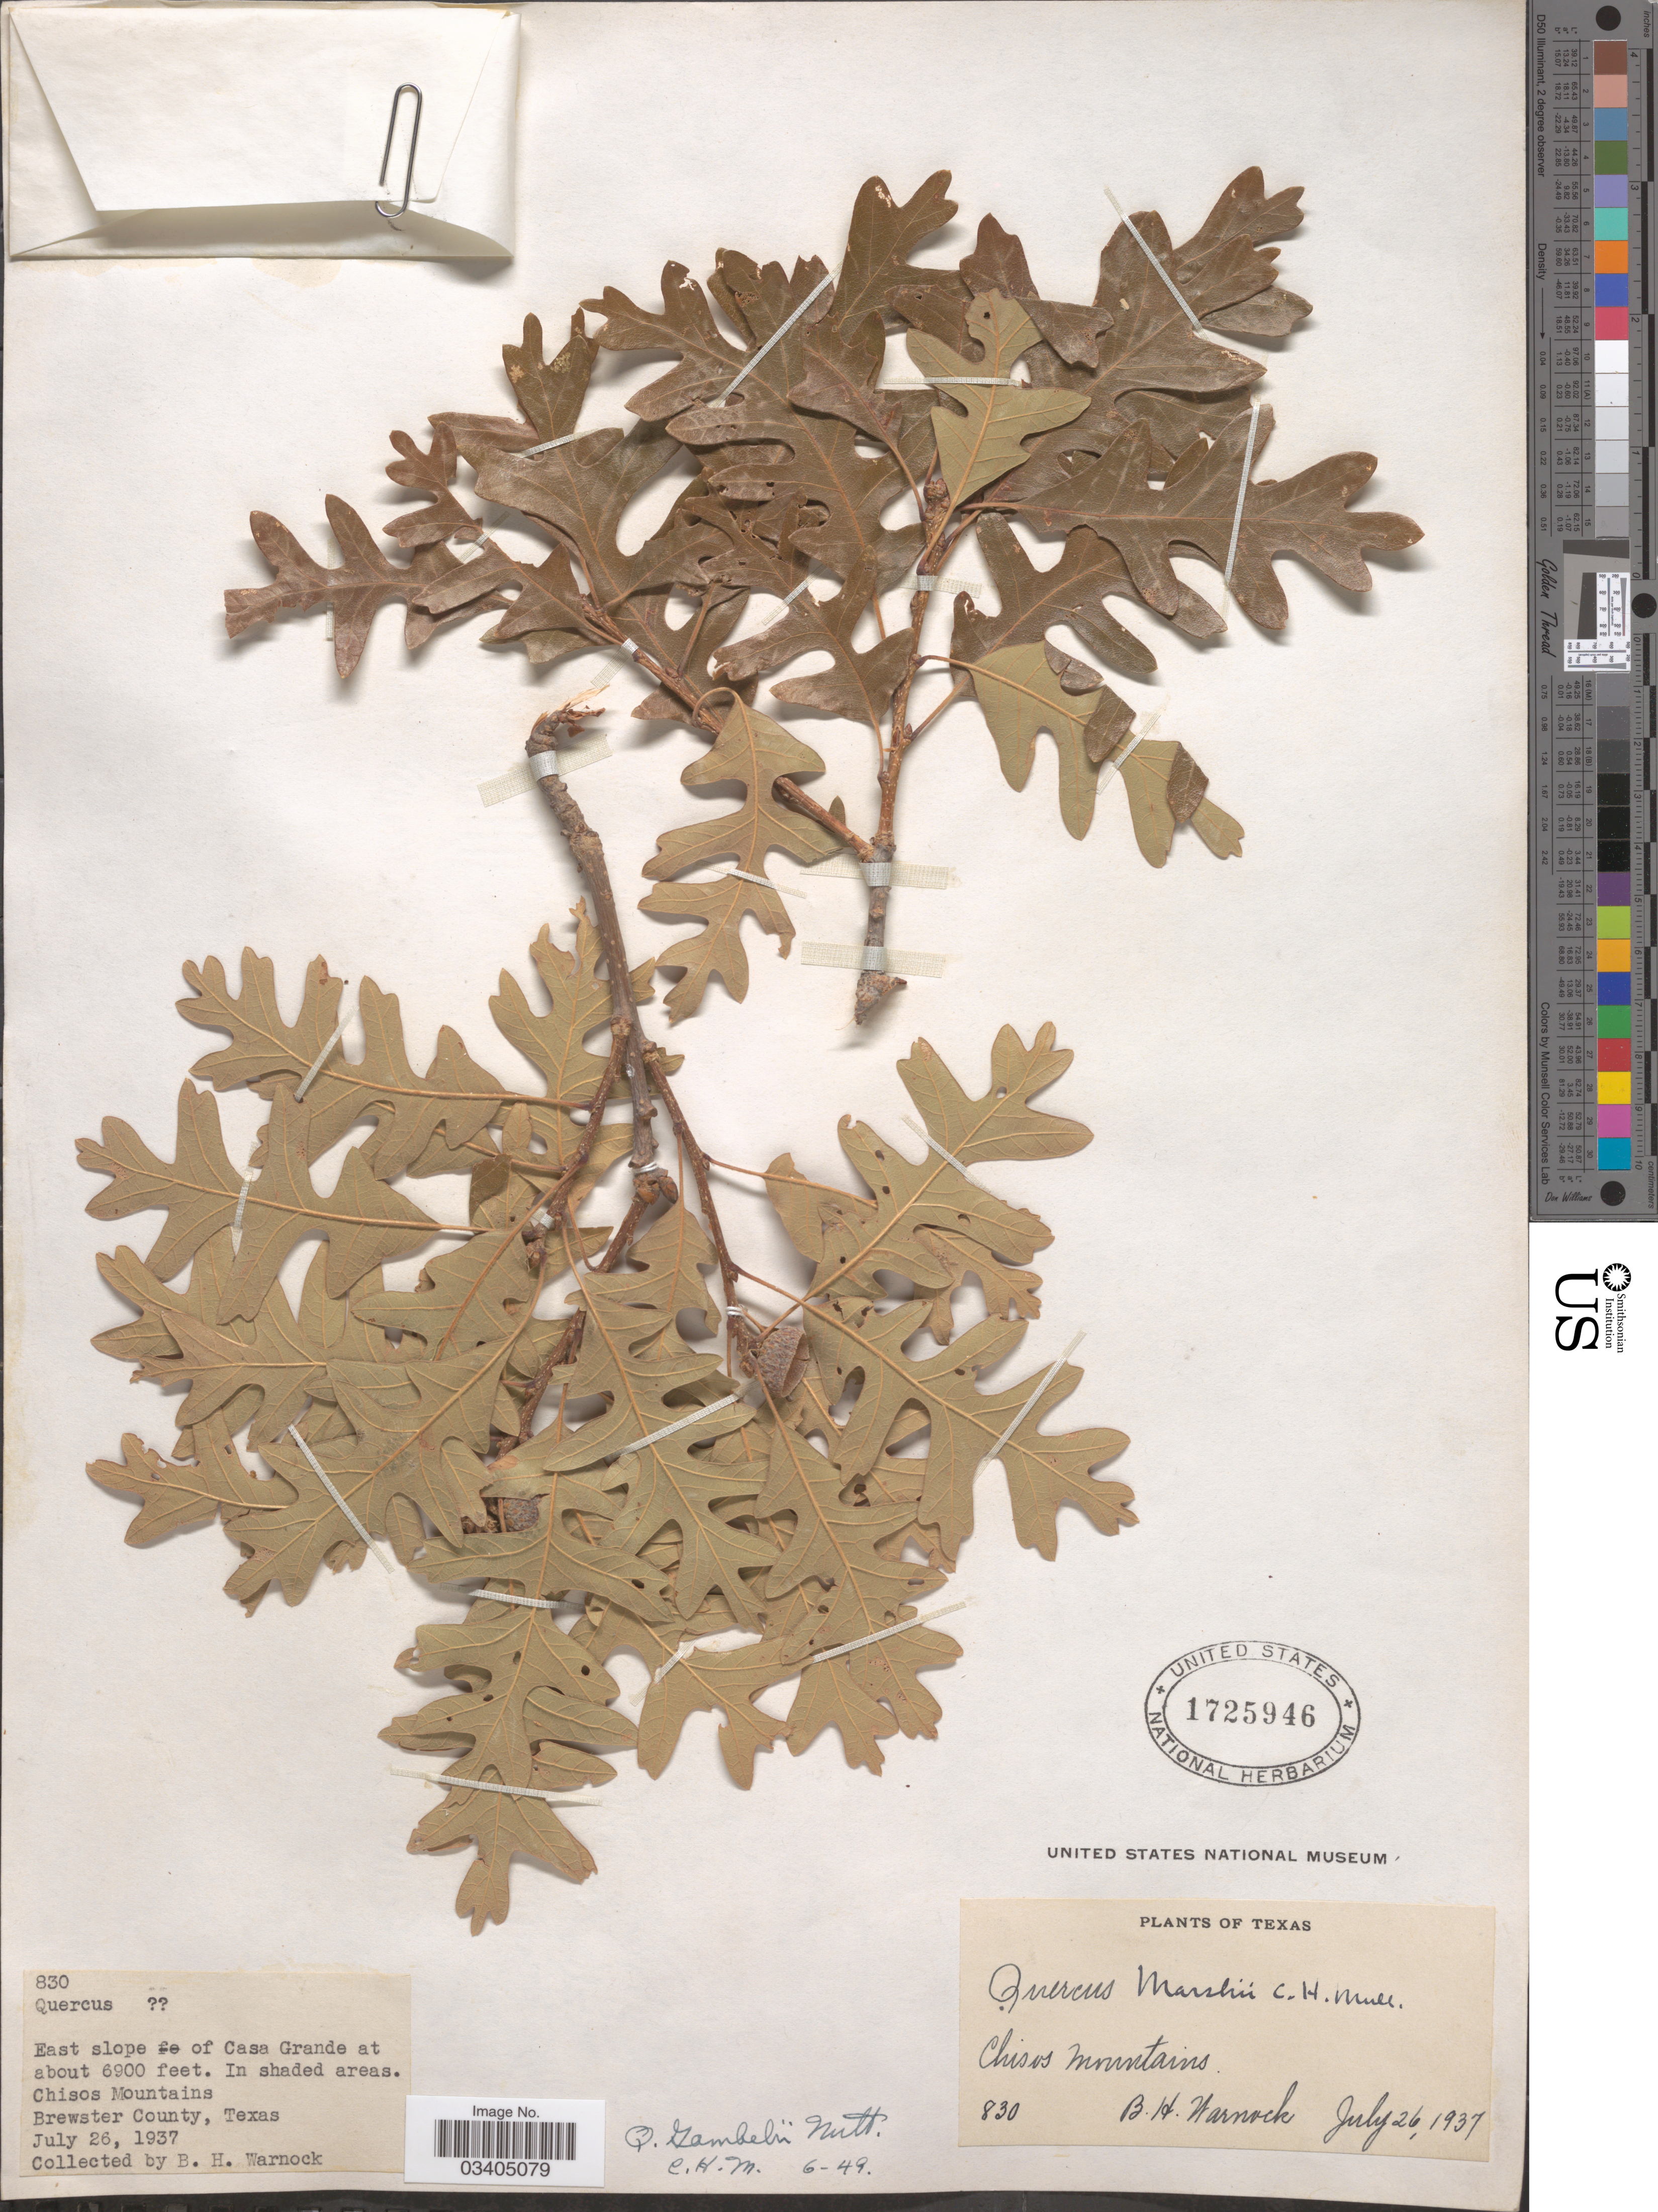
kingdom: Plantae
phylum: Tracheophyta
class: Magnoliopsida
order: Fagales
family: Fagaceae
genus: Quercus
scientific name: Quercus gambelii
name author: Nutt.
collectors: B. H. Warnock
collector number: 830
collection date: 1937-07-26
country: United States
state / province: Texas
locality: East slope of Casa Grande. Chisos Mountains. Brewster County.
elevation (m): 2103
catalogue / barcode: US 1725946